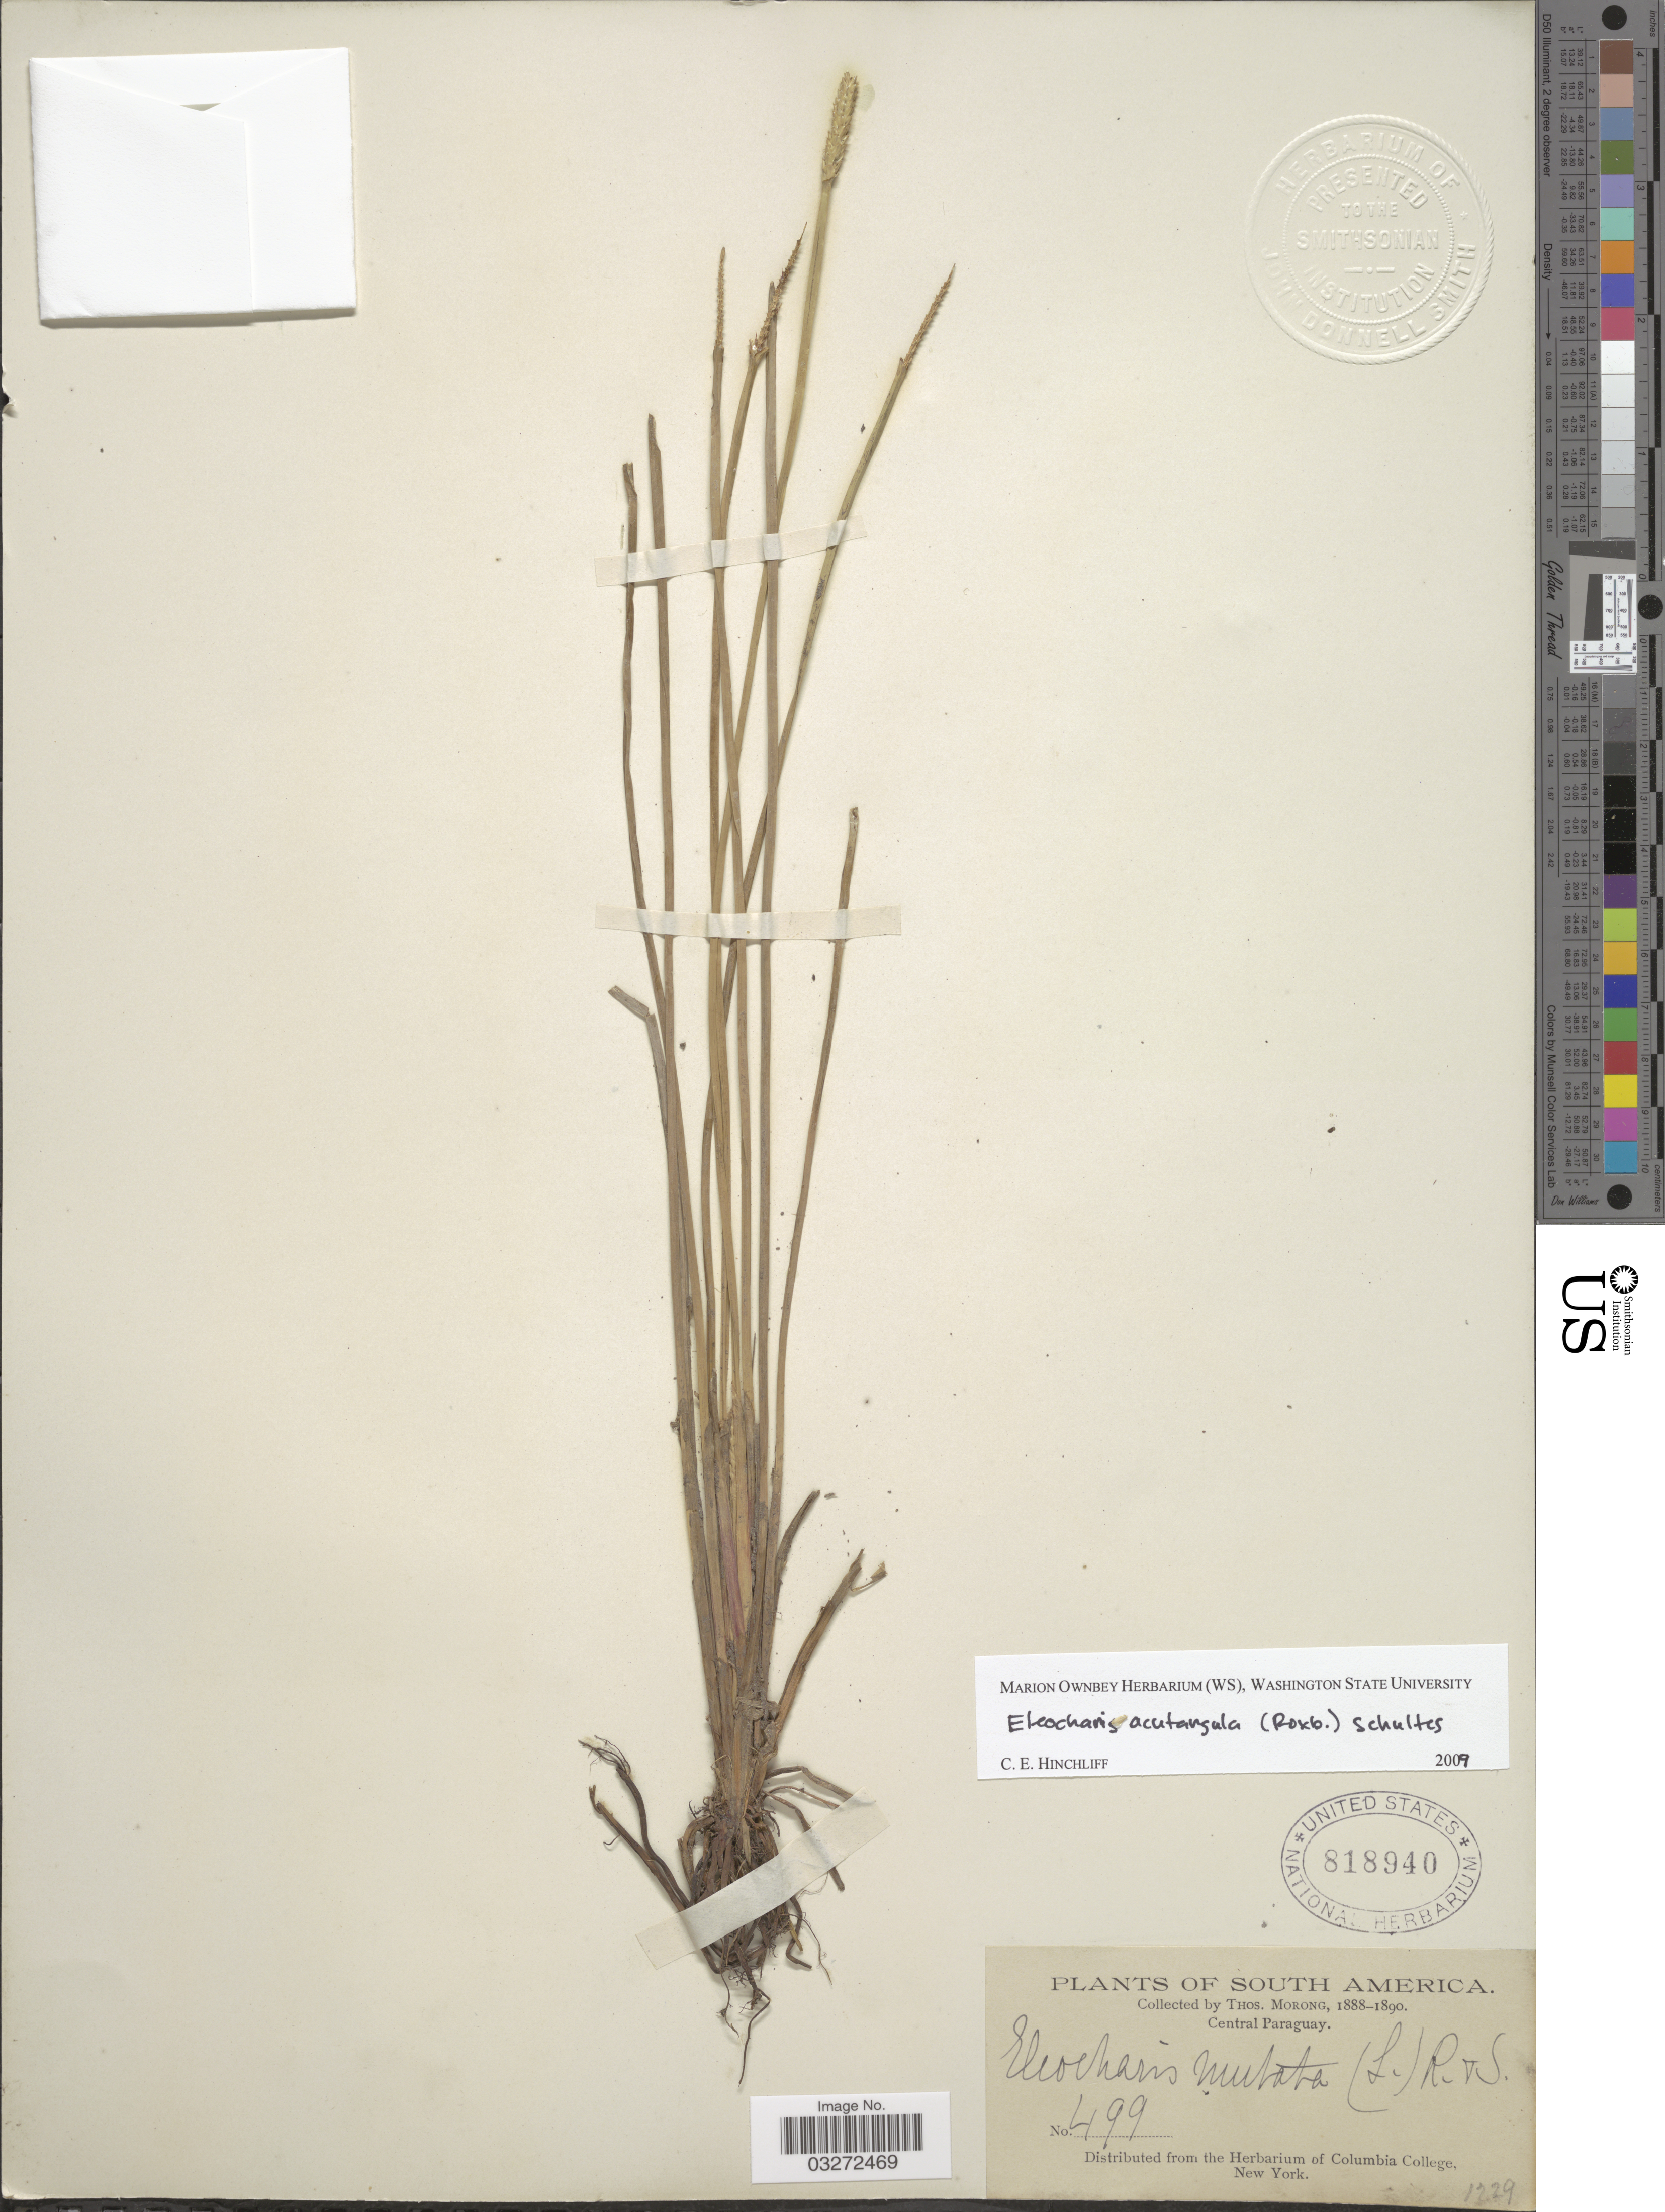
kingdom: Plantae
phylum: Tracheophyta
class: Liliopsida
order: Poales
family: Cyperaceae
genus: Eleocharis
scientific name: Eleocharis acutangula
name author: (Roxb.) Schult.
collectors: ex herb. T. Morong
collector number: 499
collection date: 1888/1890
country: Paraguay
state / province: Central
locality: Central Paraguay.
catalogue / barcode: US 818940